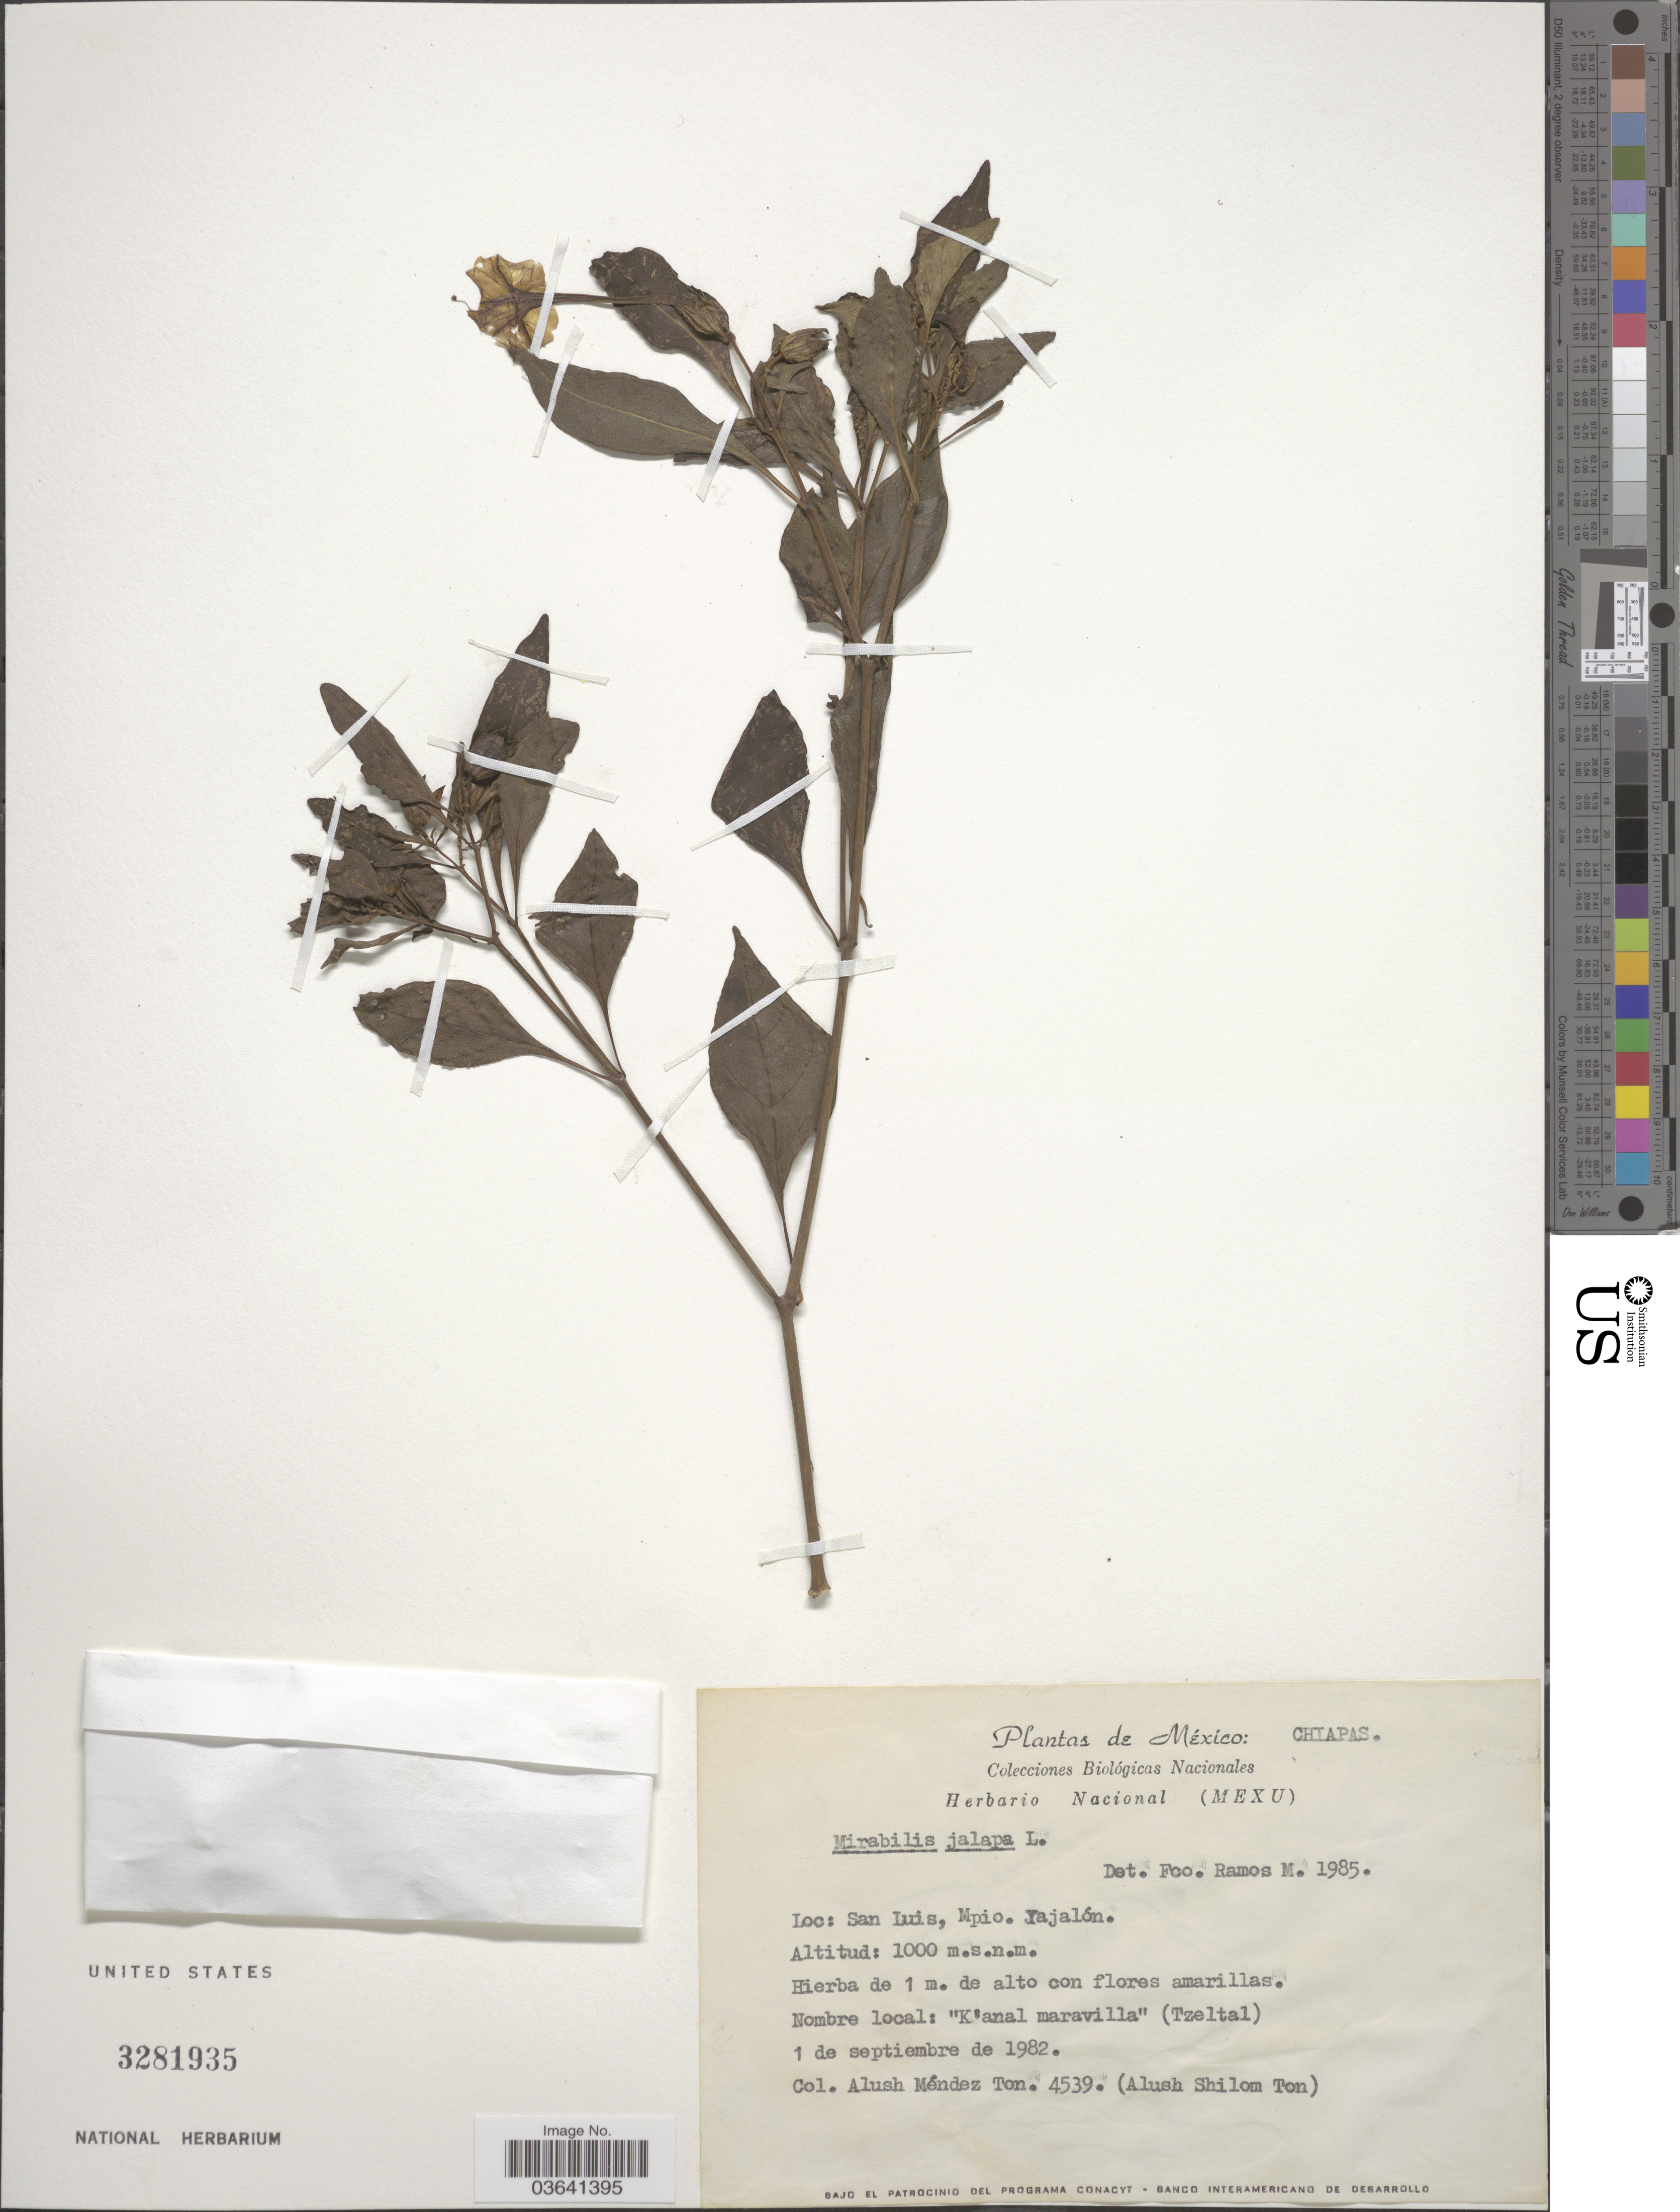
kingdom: Plantae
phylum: Tracheophyta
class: Magnoliopsida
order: Caryophyllales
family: Nyctaginaceae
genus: Mirabilis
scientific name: Mirabilis jalapa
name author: L.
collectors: A. Méndez Ton & A. M. Ton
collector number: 4539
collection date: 1982-09-01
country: Mexico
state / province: Chiapas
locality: San Luis, Mpio. Yajalón.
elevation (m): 1000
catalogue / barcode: US 3281935